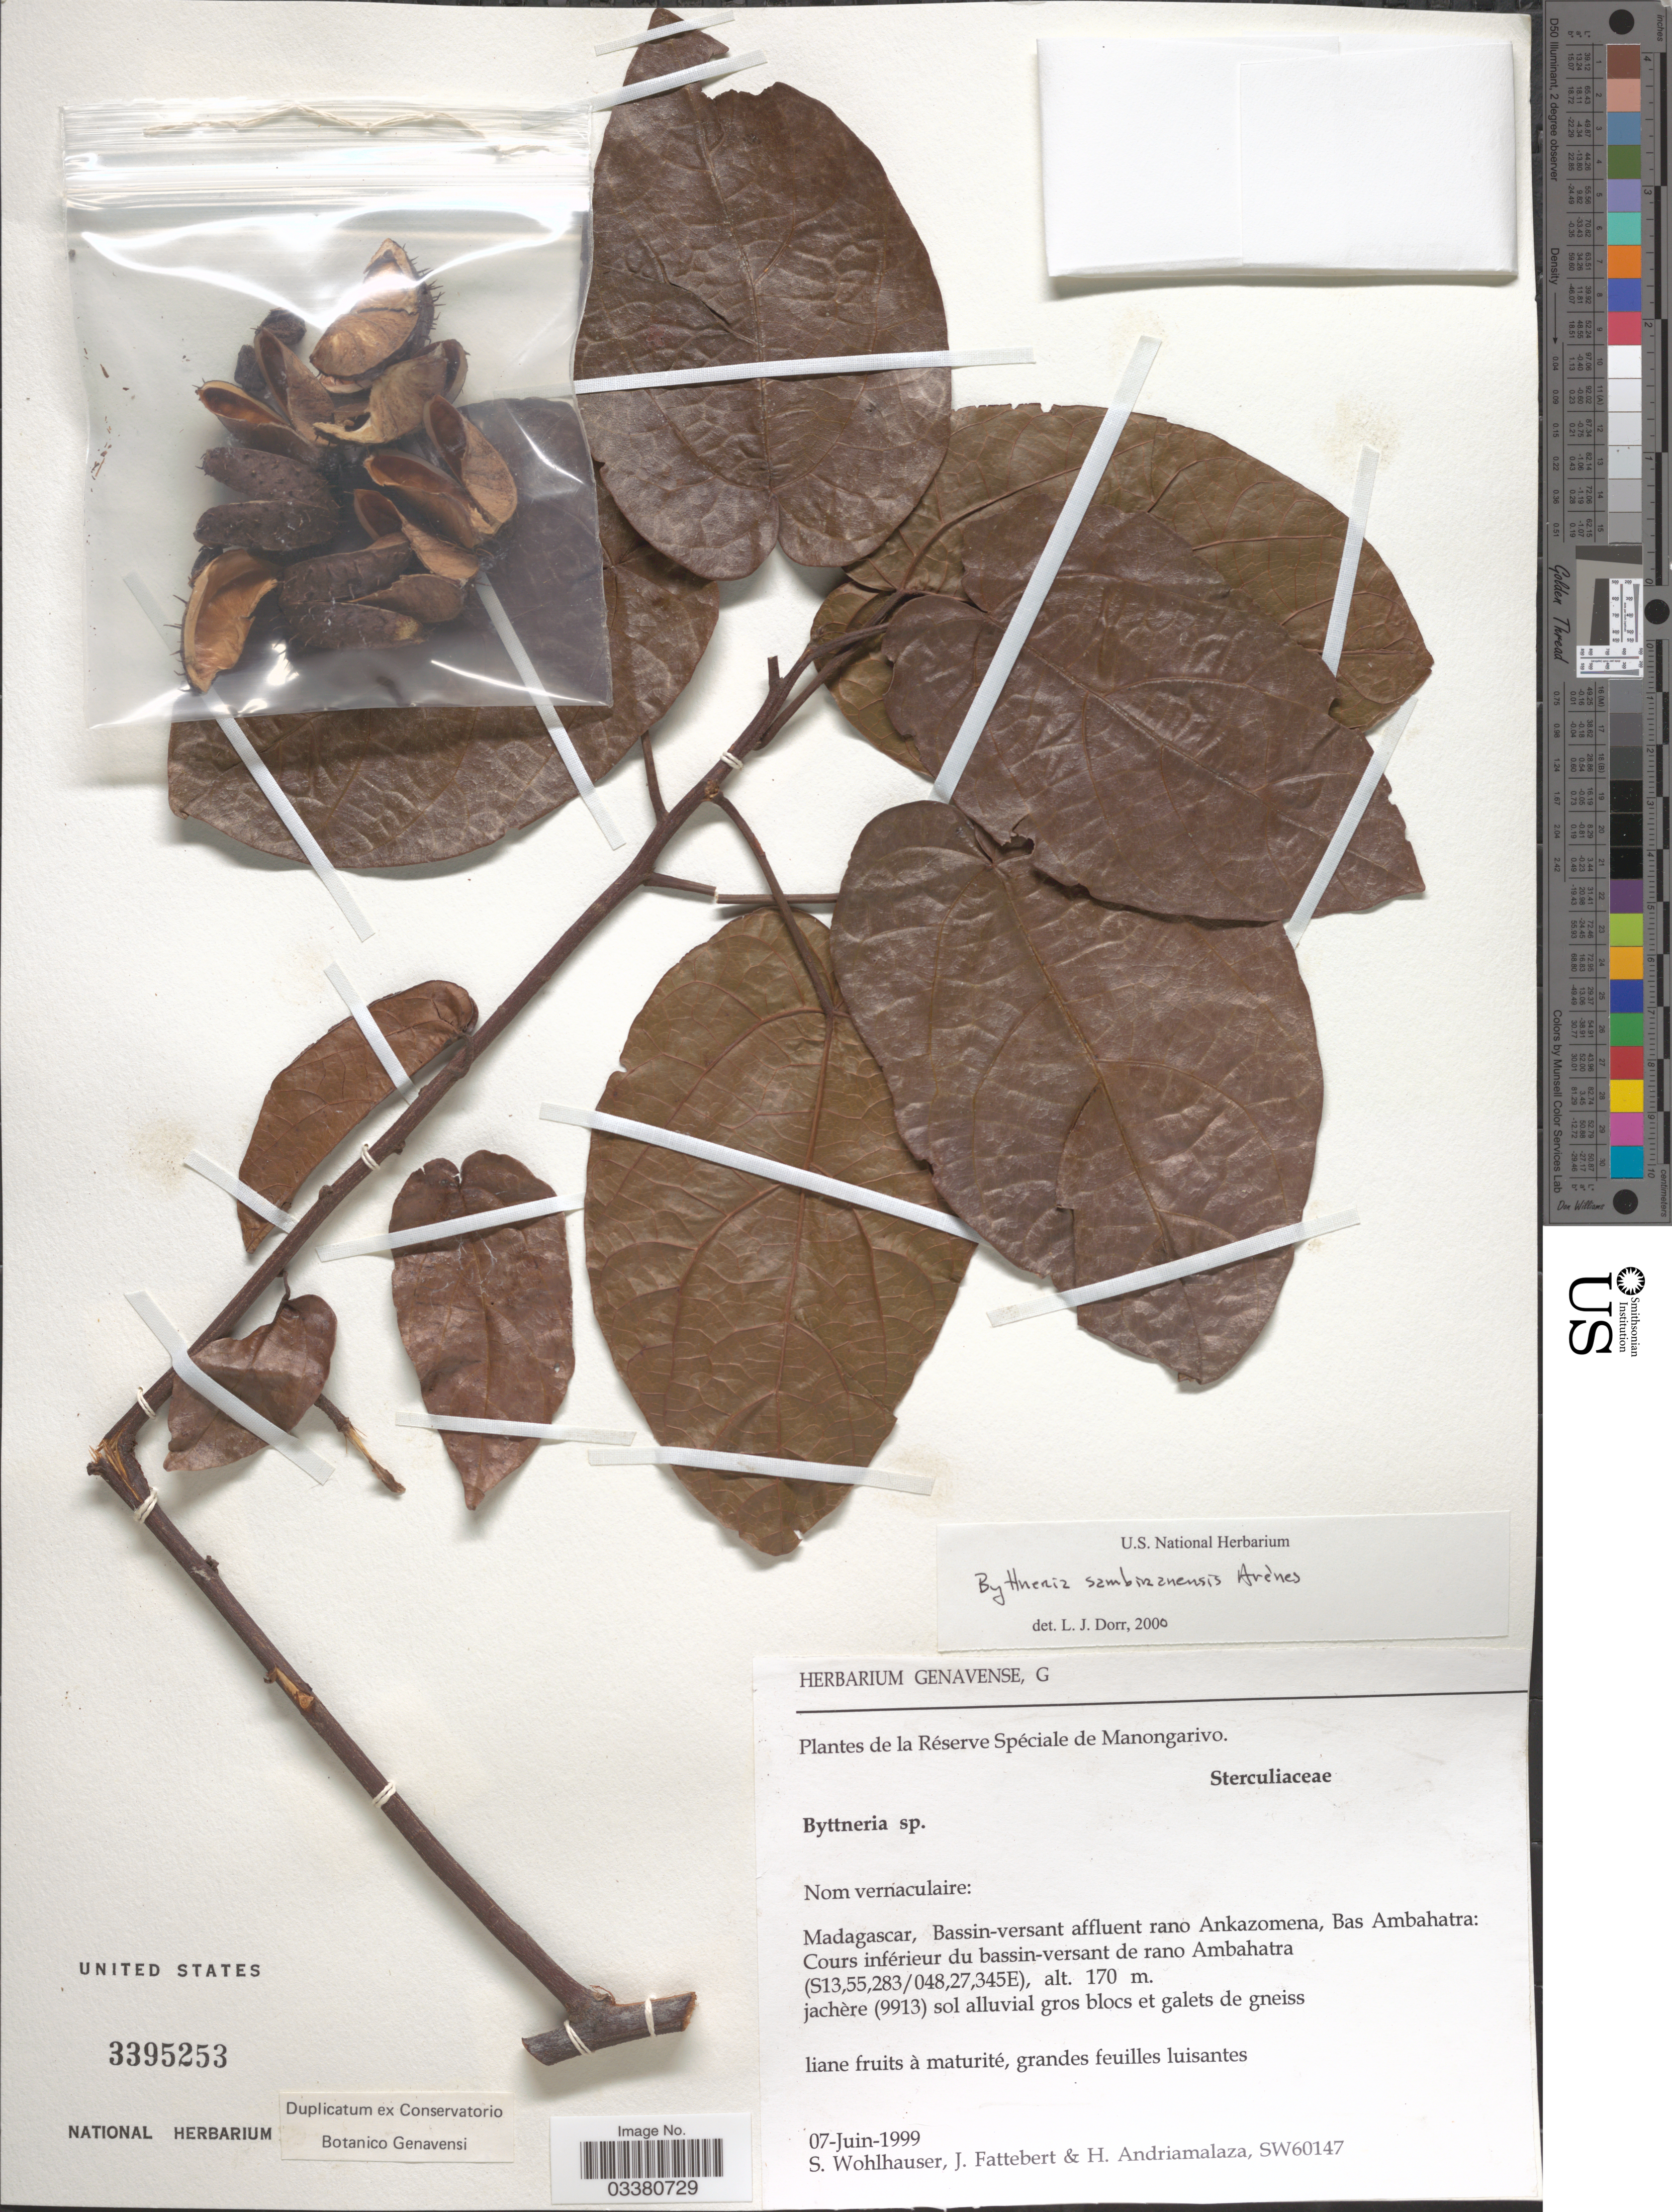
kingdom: Plantae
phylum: Tracheophyta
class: Magnoliopsida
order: Malvales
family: Malvaceae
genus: Byttneria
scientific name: Byttneria sambiranensis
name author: Arènes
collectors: S. Wohlhauser, J. Fattebert & H. Andriamalaza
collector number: SW60147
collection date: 1999-06-07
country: Madagascar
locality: De la Réserve Spéciale de Manongarivo. Bassin-versant affluent rano Ankazomena, Bas Ambahatra: Cours inférieur du bassin-versant de rano Ambahatra.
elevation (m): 170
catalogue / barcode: US 3395253